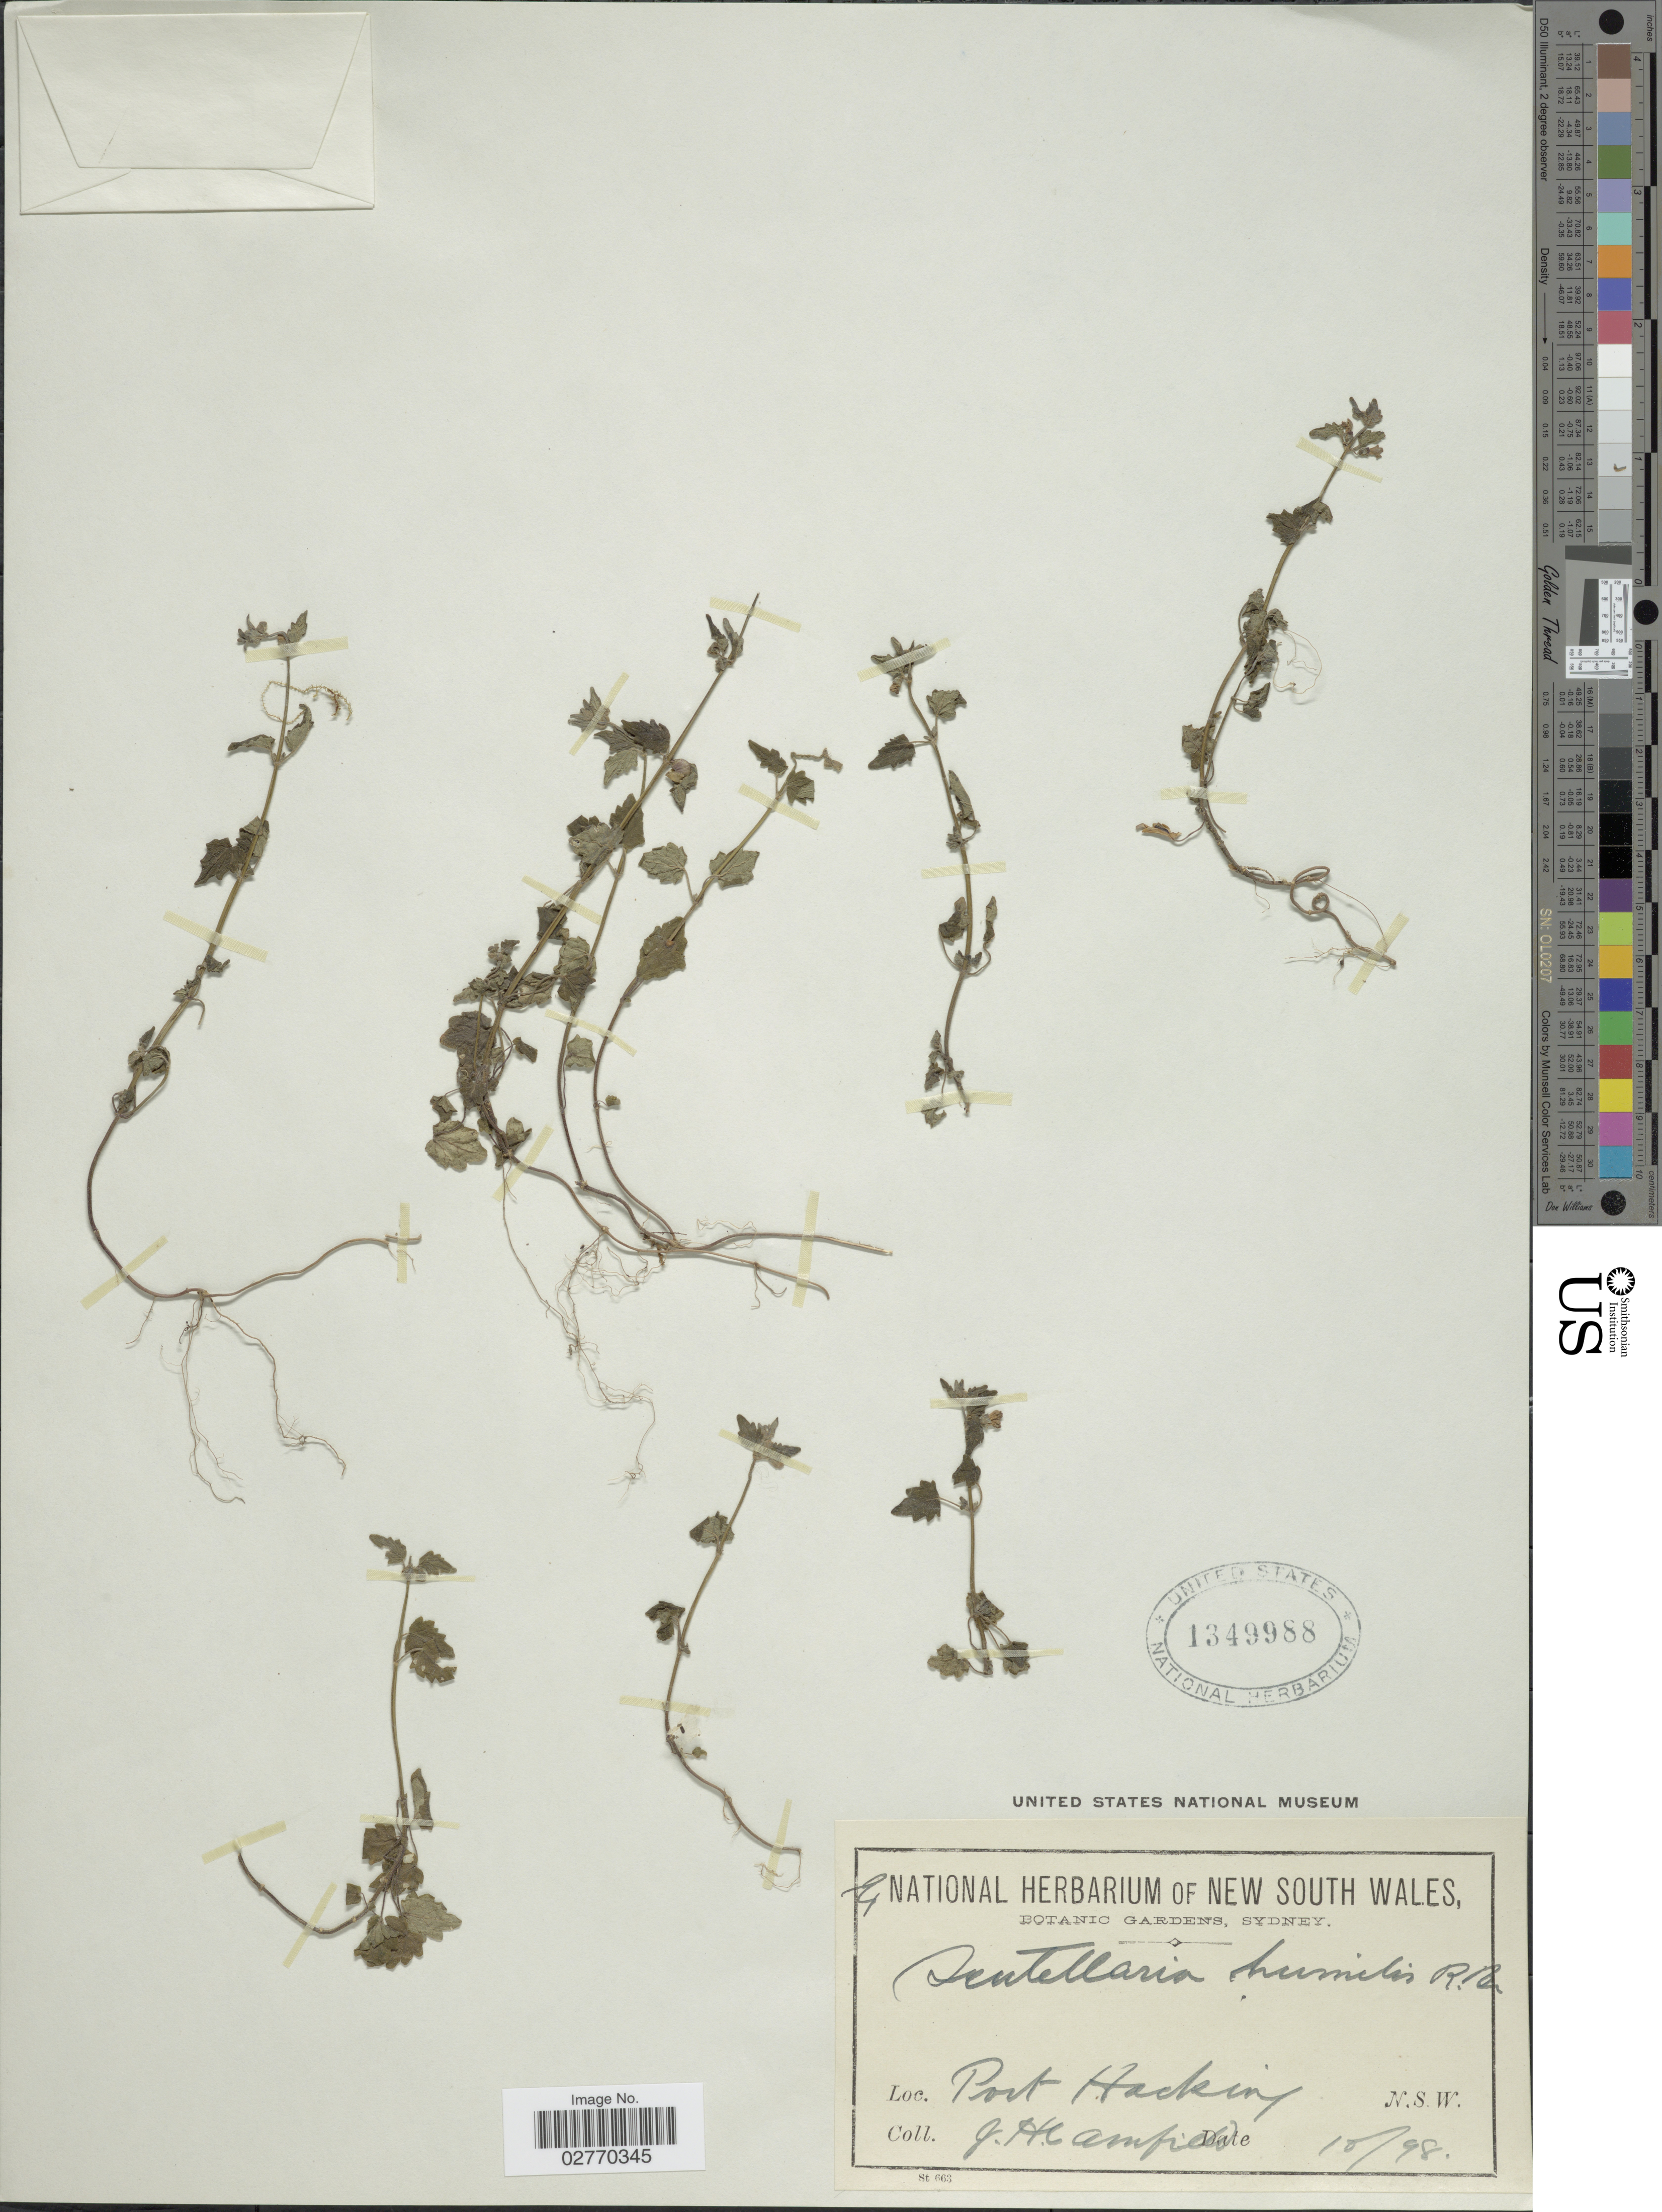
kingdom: Plantae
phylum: Tracheophyta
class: Magnoliopsida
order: Lamiales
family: Lamiaceae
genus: Scutellaria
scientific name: Scutellaria humilis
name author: R. Br.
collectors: J. Camfield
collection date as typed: Transcribed d/m/y: /10/98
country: Australia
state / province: New South Wales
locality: Port Hacking.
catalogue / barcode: US 1349988